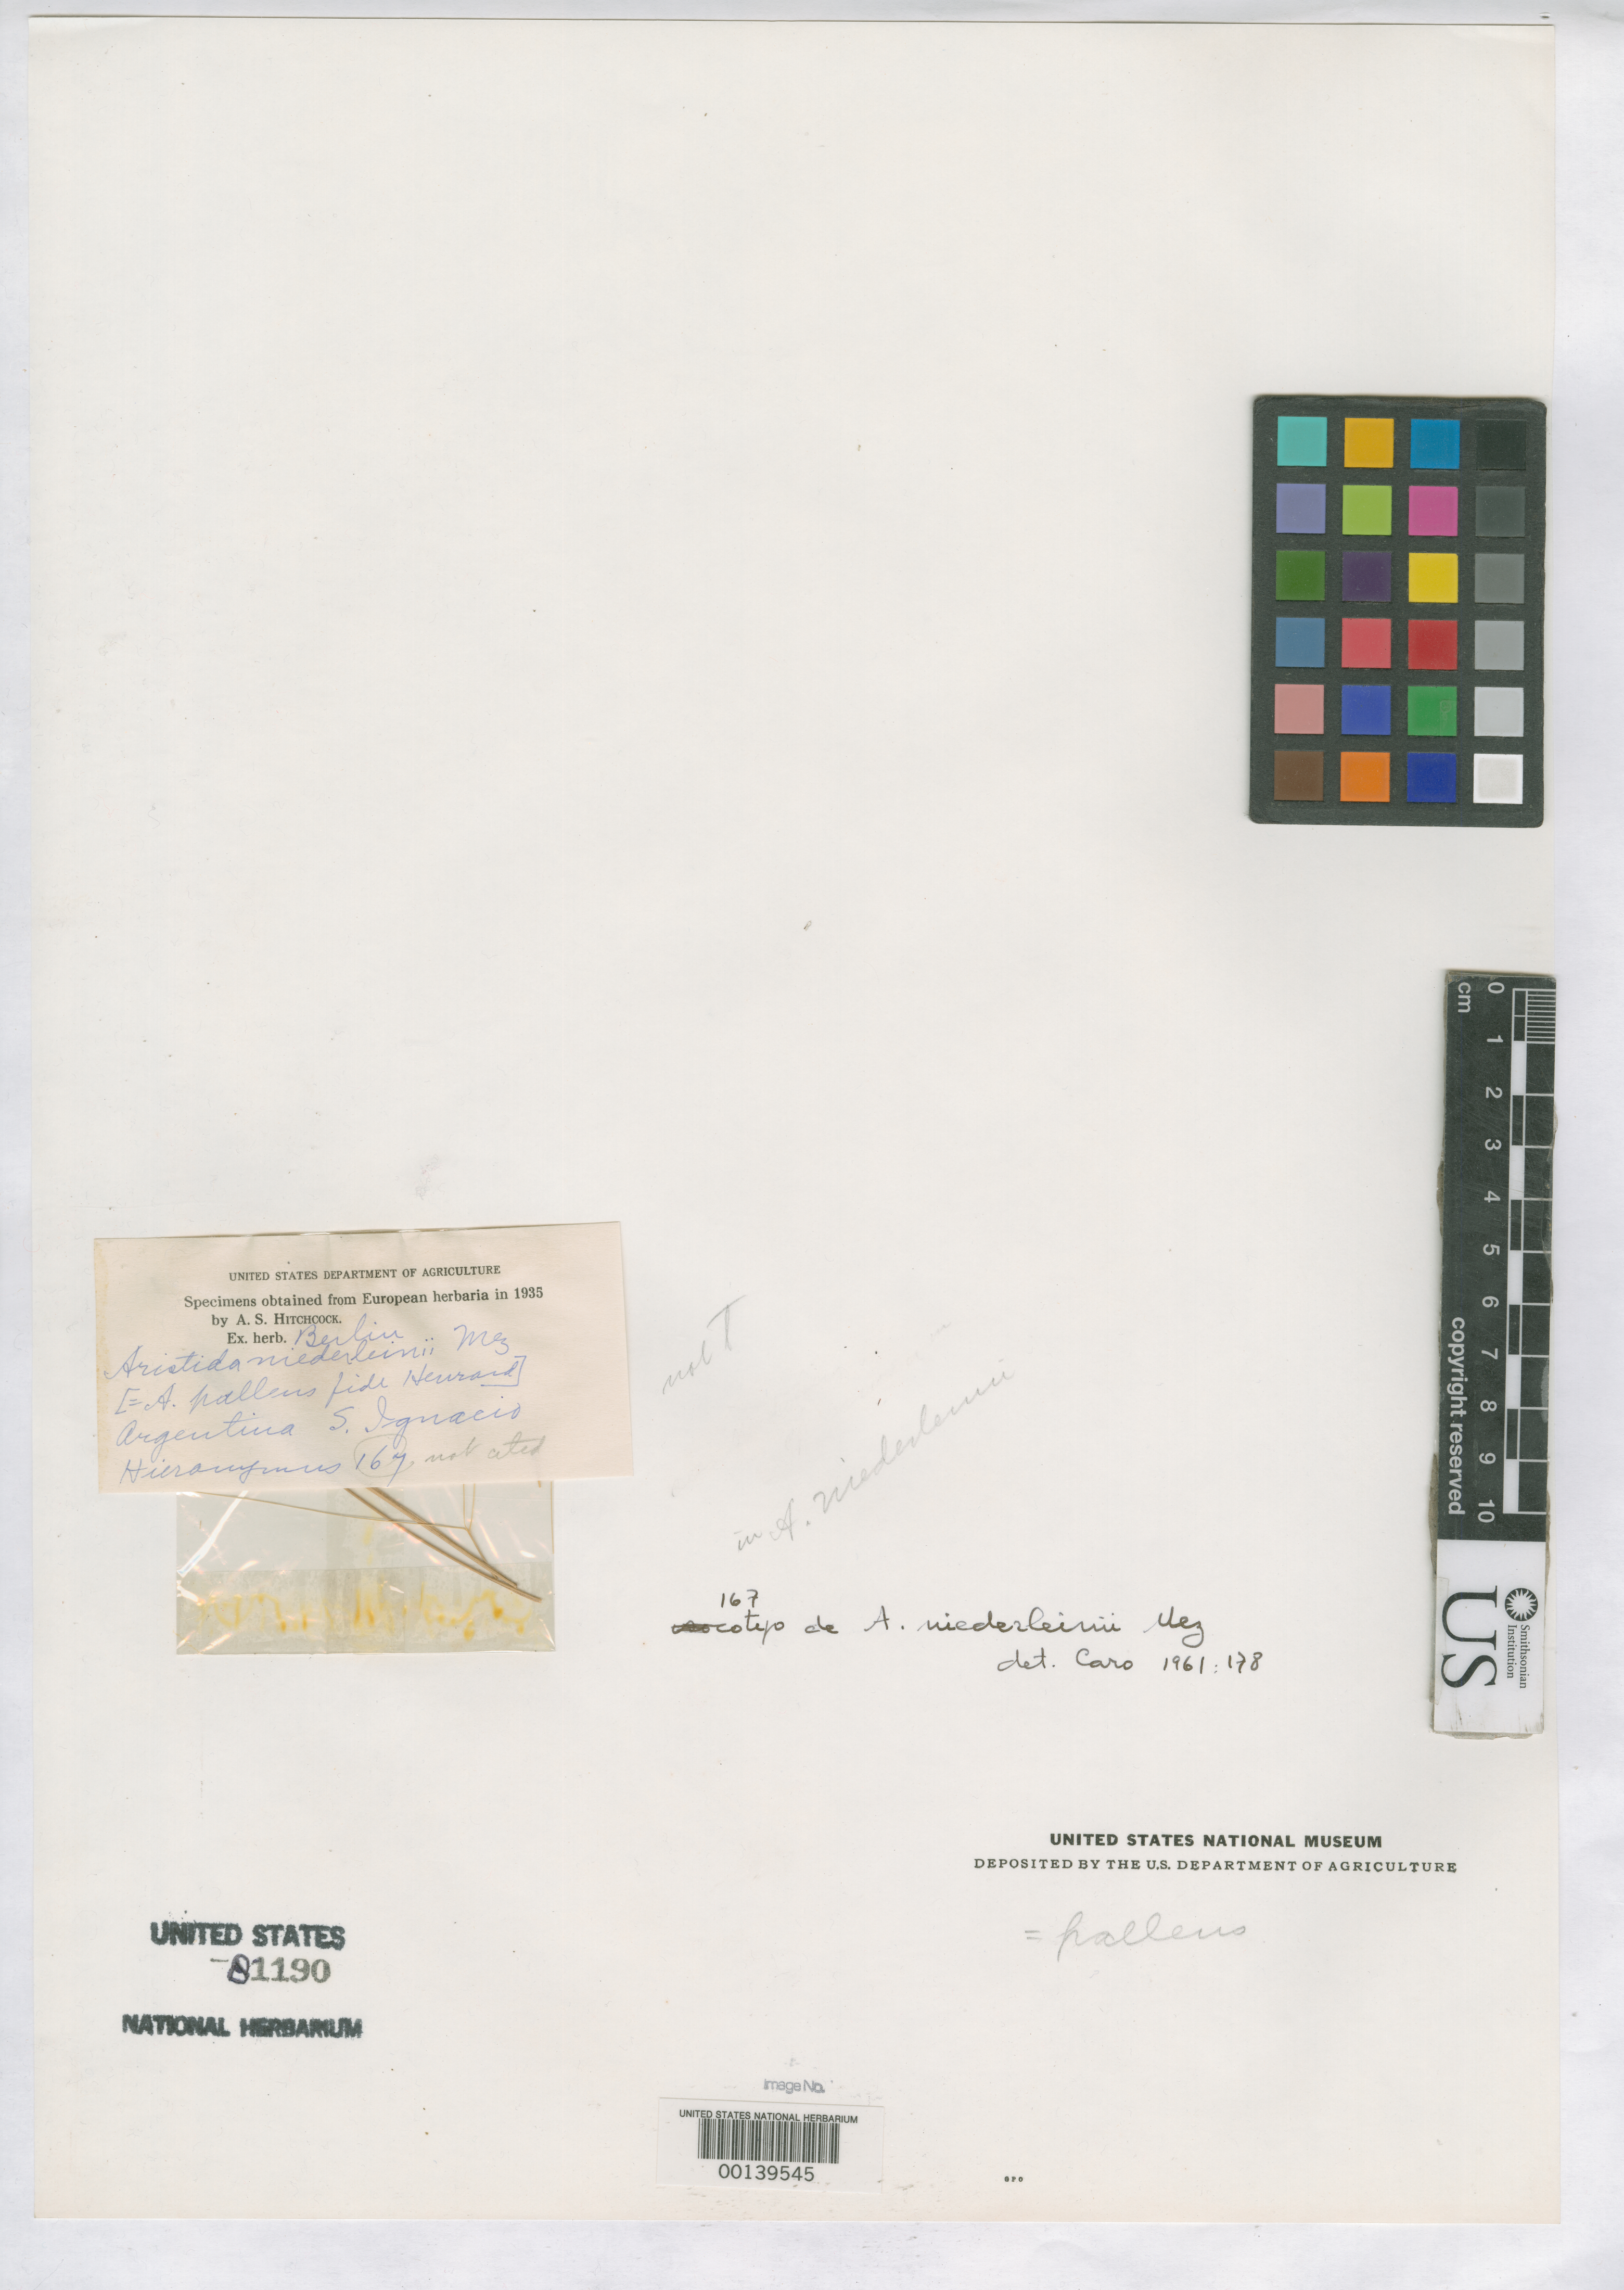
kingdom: Plantae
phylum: Tracheophyta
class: Liliopsida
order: Poales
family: Poaceae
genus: Aristida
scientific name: Aristida niederleinii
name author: Mez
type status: Type Fragment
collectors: G. H. Hieronymus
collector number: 167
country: Argentina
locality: San Ignacio, Sierra de Cordoba.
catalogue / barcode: US 81190